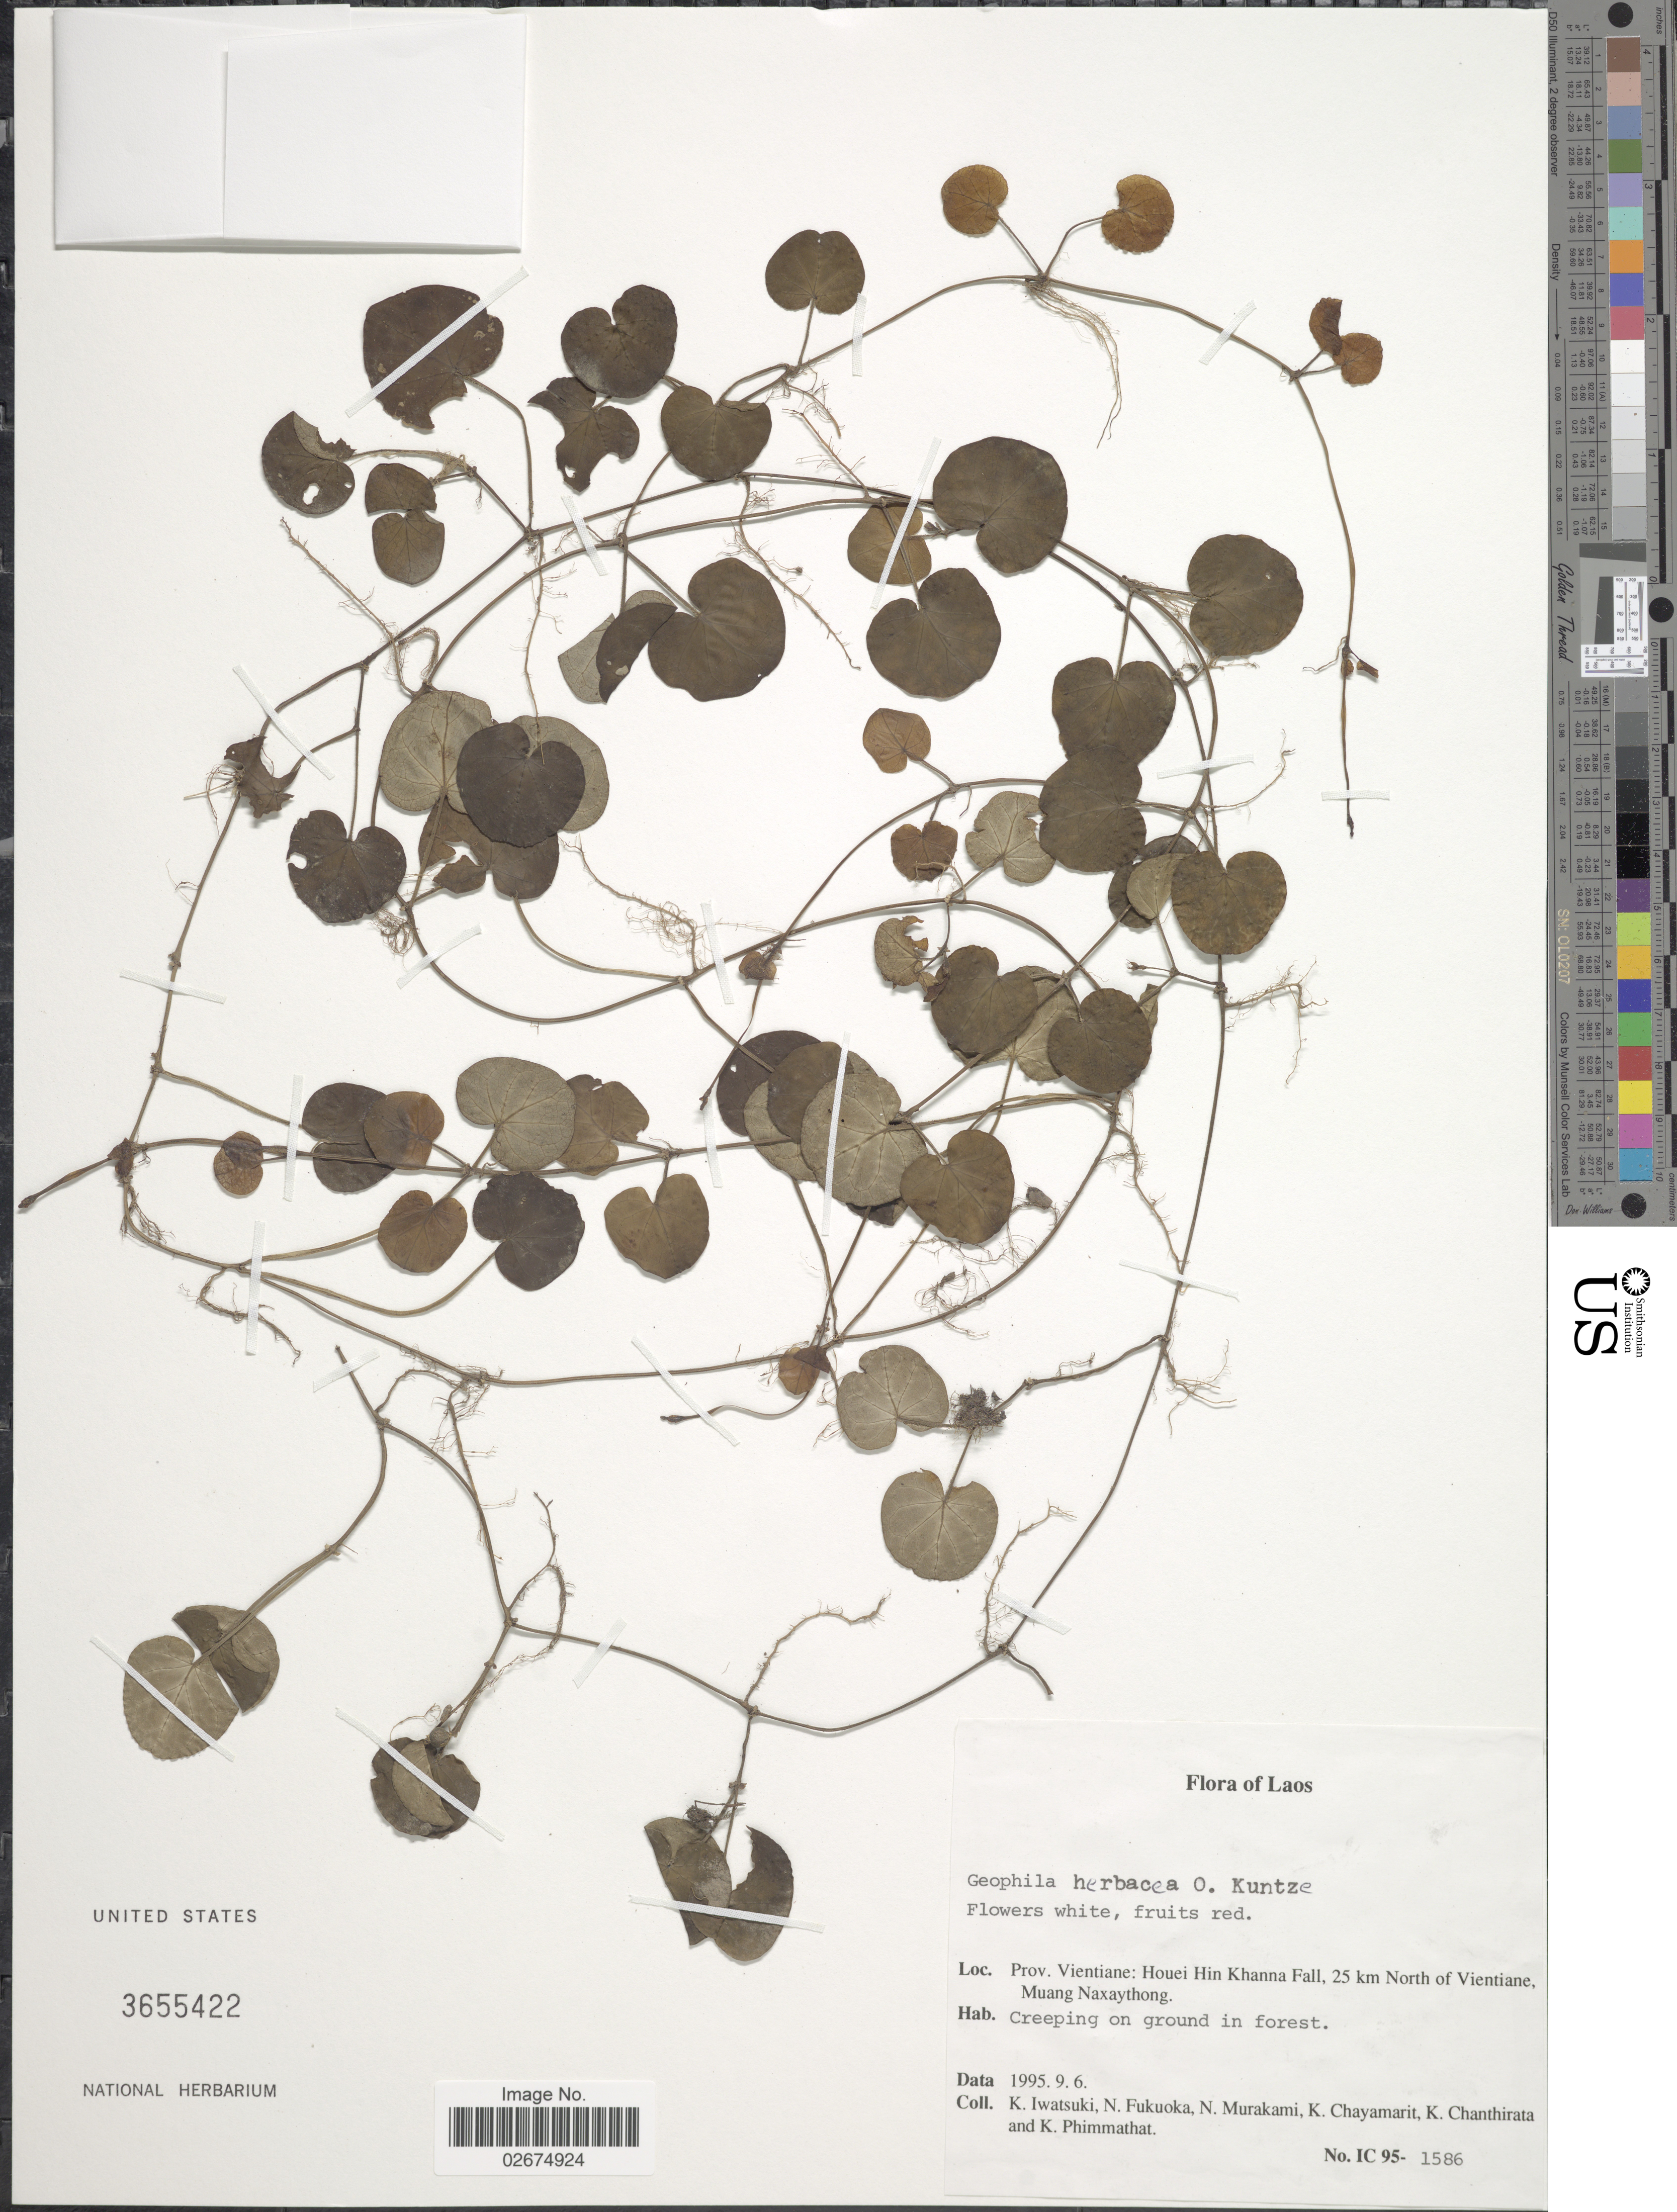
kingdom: Plantae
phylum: Tracheophyta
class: Magnoliopsida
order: Gentianales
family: Rubiaceae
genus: Geophila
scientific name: Geophila repens var. asiatica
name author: (Cham. & Schltdl.) Fosberg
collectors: K. Iwatsuki, N. Fukuoka, N. Murakami, K. Chayamarit & et al.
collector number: IC 95-1586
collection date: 1995-06-09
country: Laos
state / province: Viangchan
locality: Prov. Vientiane: Houei Hin Khanna Fall, 25 km north of Vientiane, Muang Naxaythong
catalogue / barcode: US 3655422